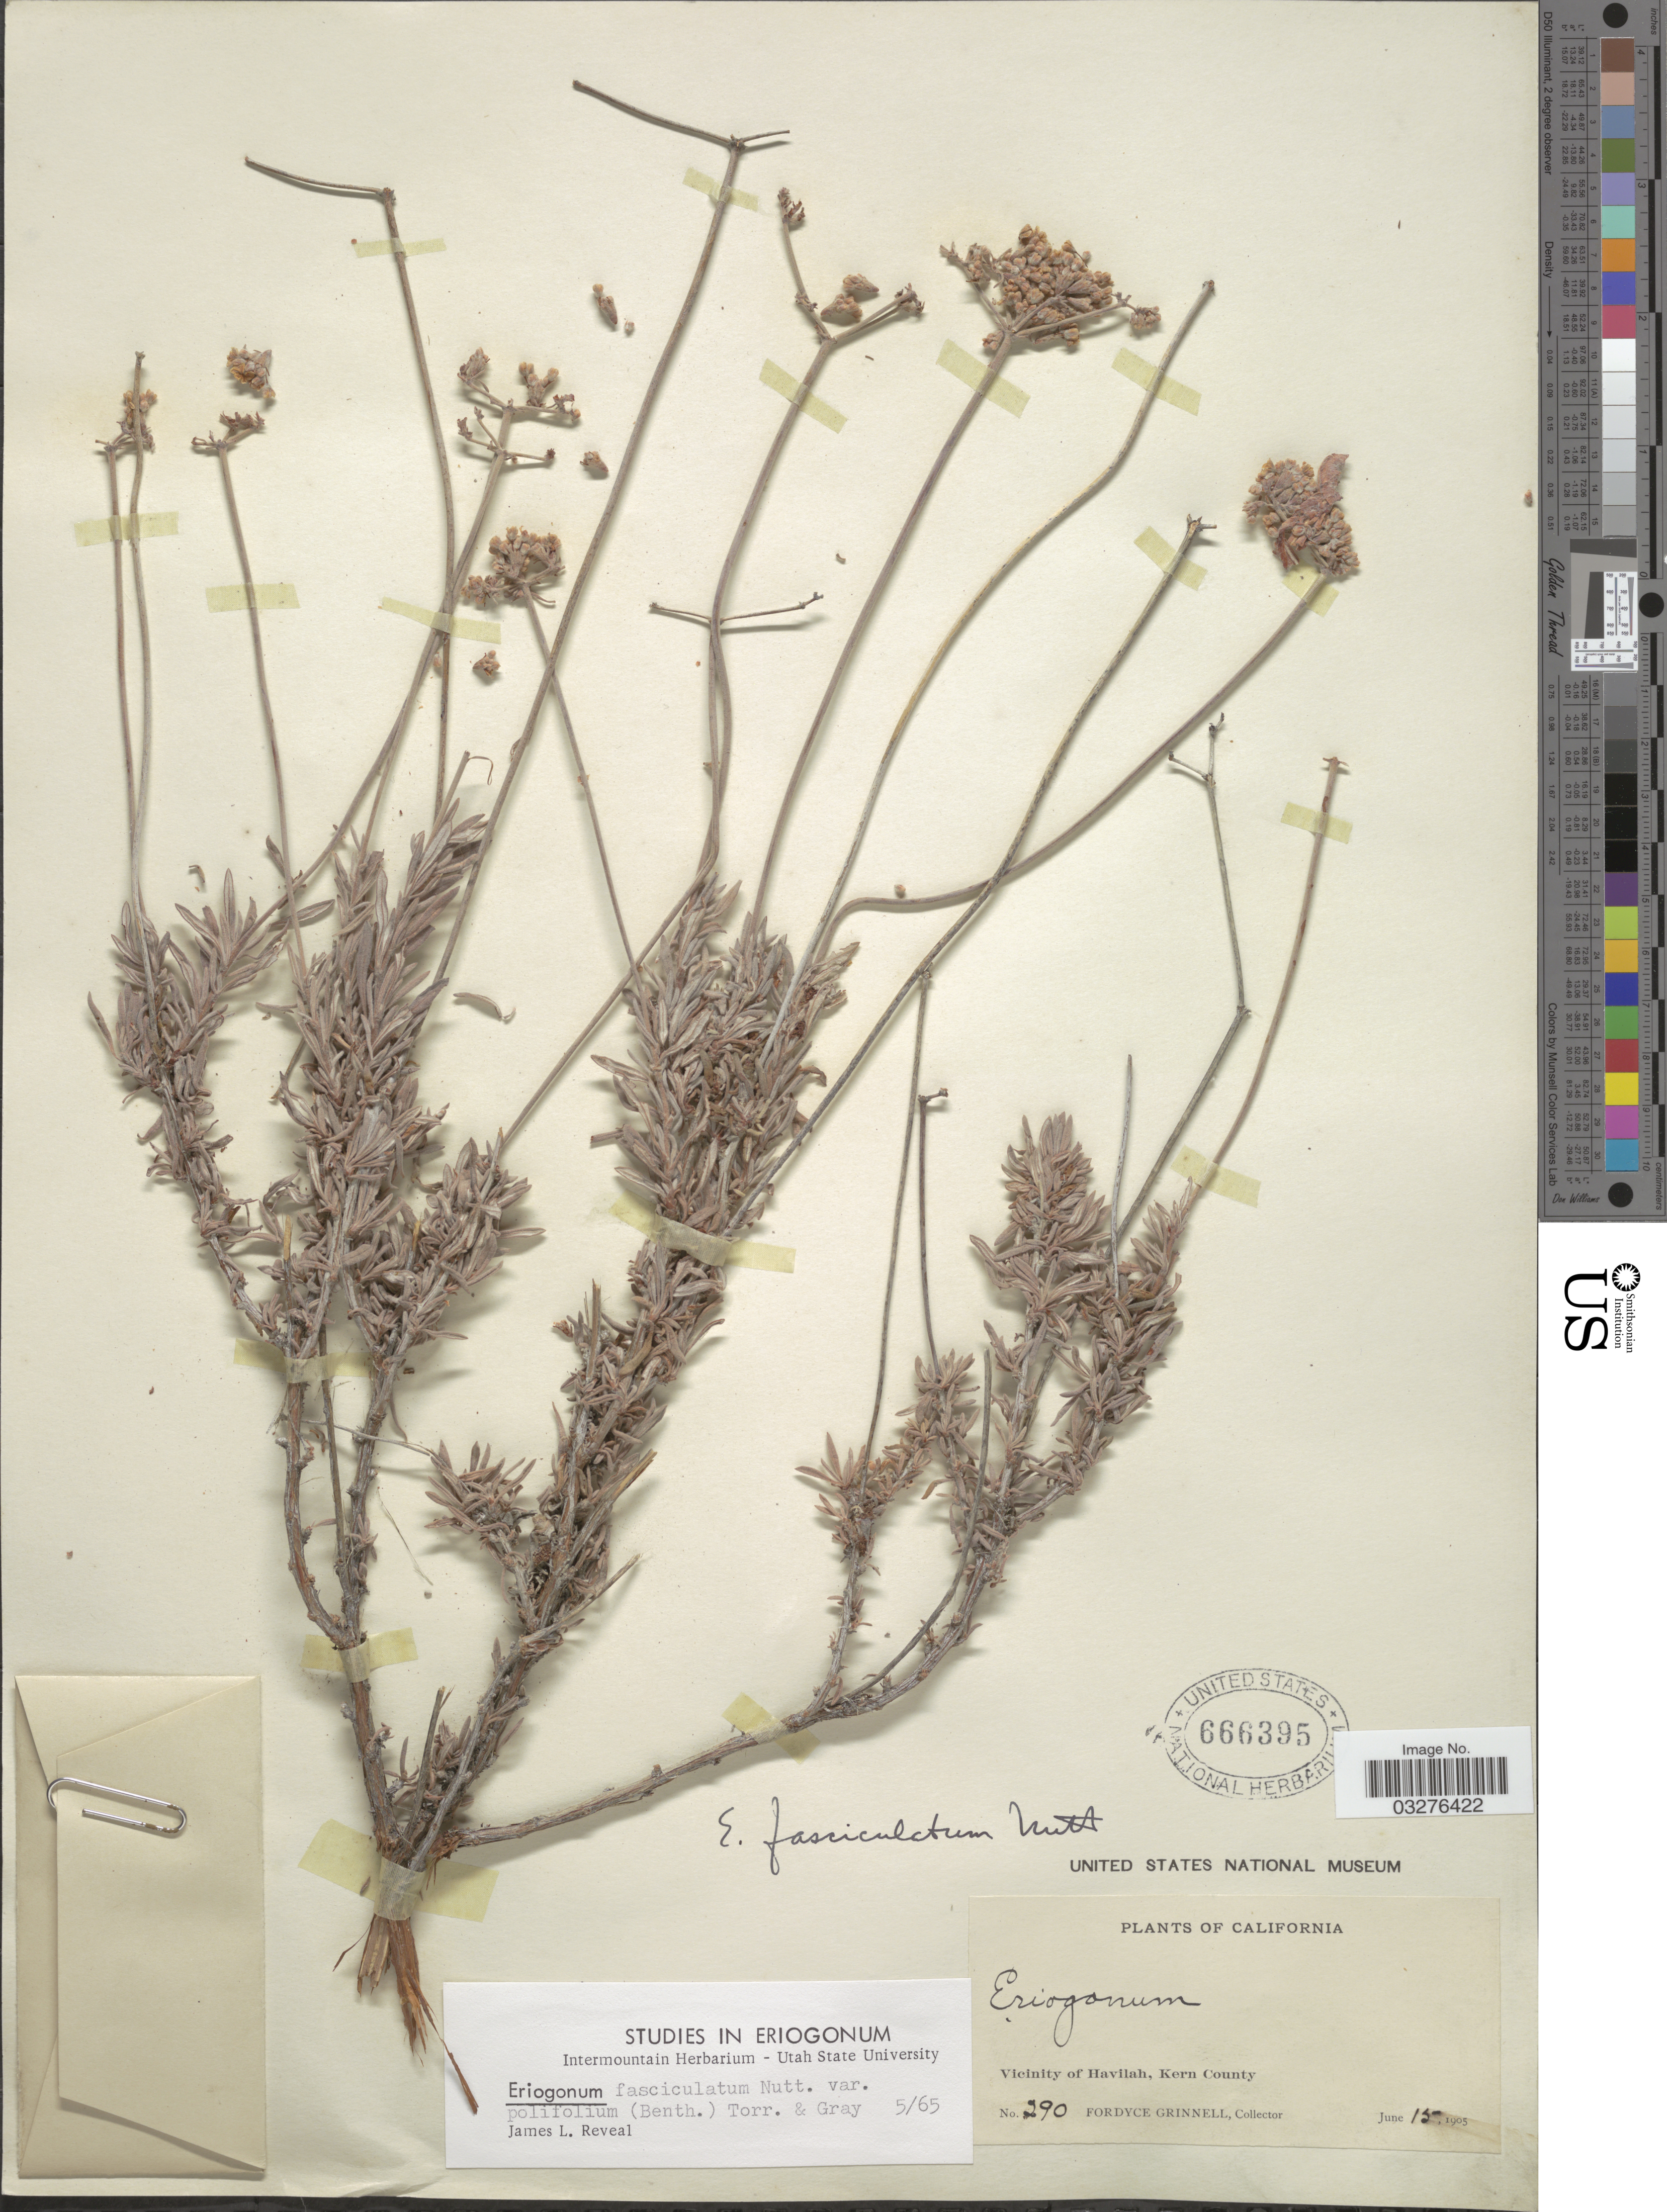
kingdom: Plantae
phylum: Tracheophyta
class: Magnoliopsida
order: Caryophyllales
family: Polygonaceae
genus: Eriogonum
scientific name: Eriogonum fasciculatum var. polifolium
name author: (Benth.) Torr. & A. Gray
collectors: F. Grinnell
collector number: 290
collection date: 1905-06-15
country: United States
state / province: California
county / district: Kern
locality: Vicinity of Havilah, Kern County.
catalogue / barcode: US 666395